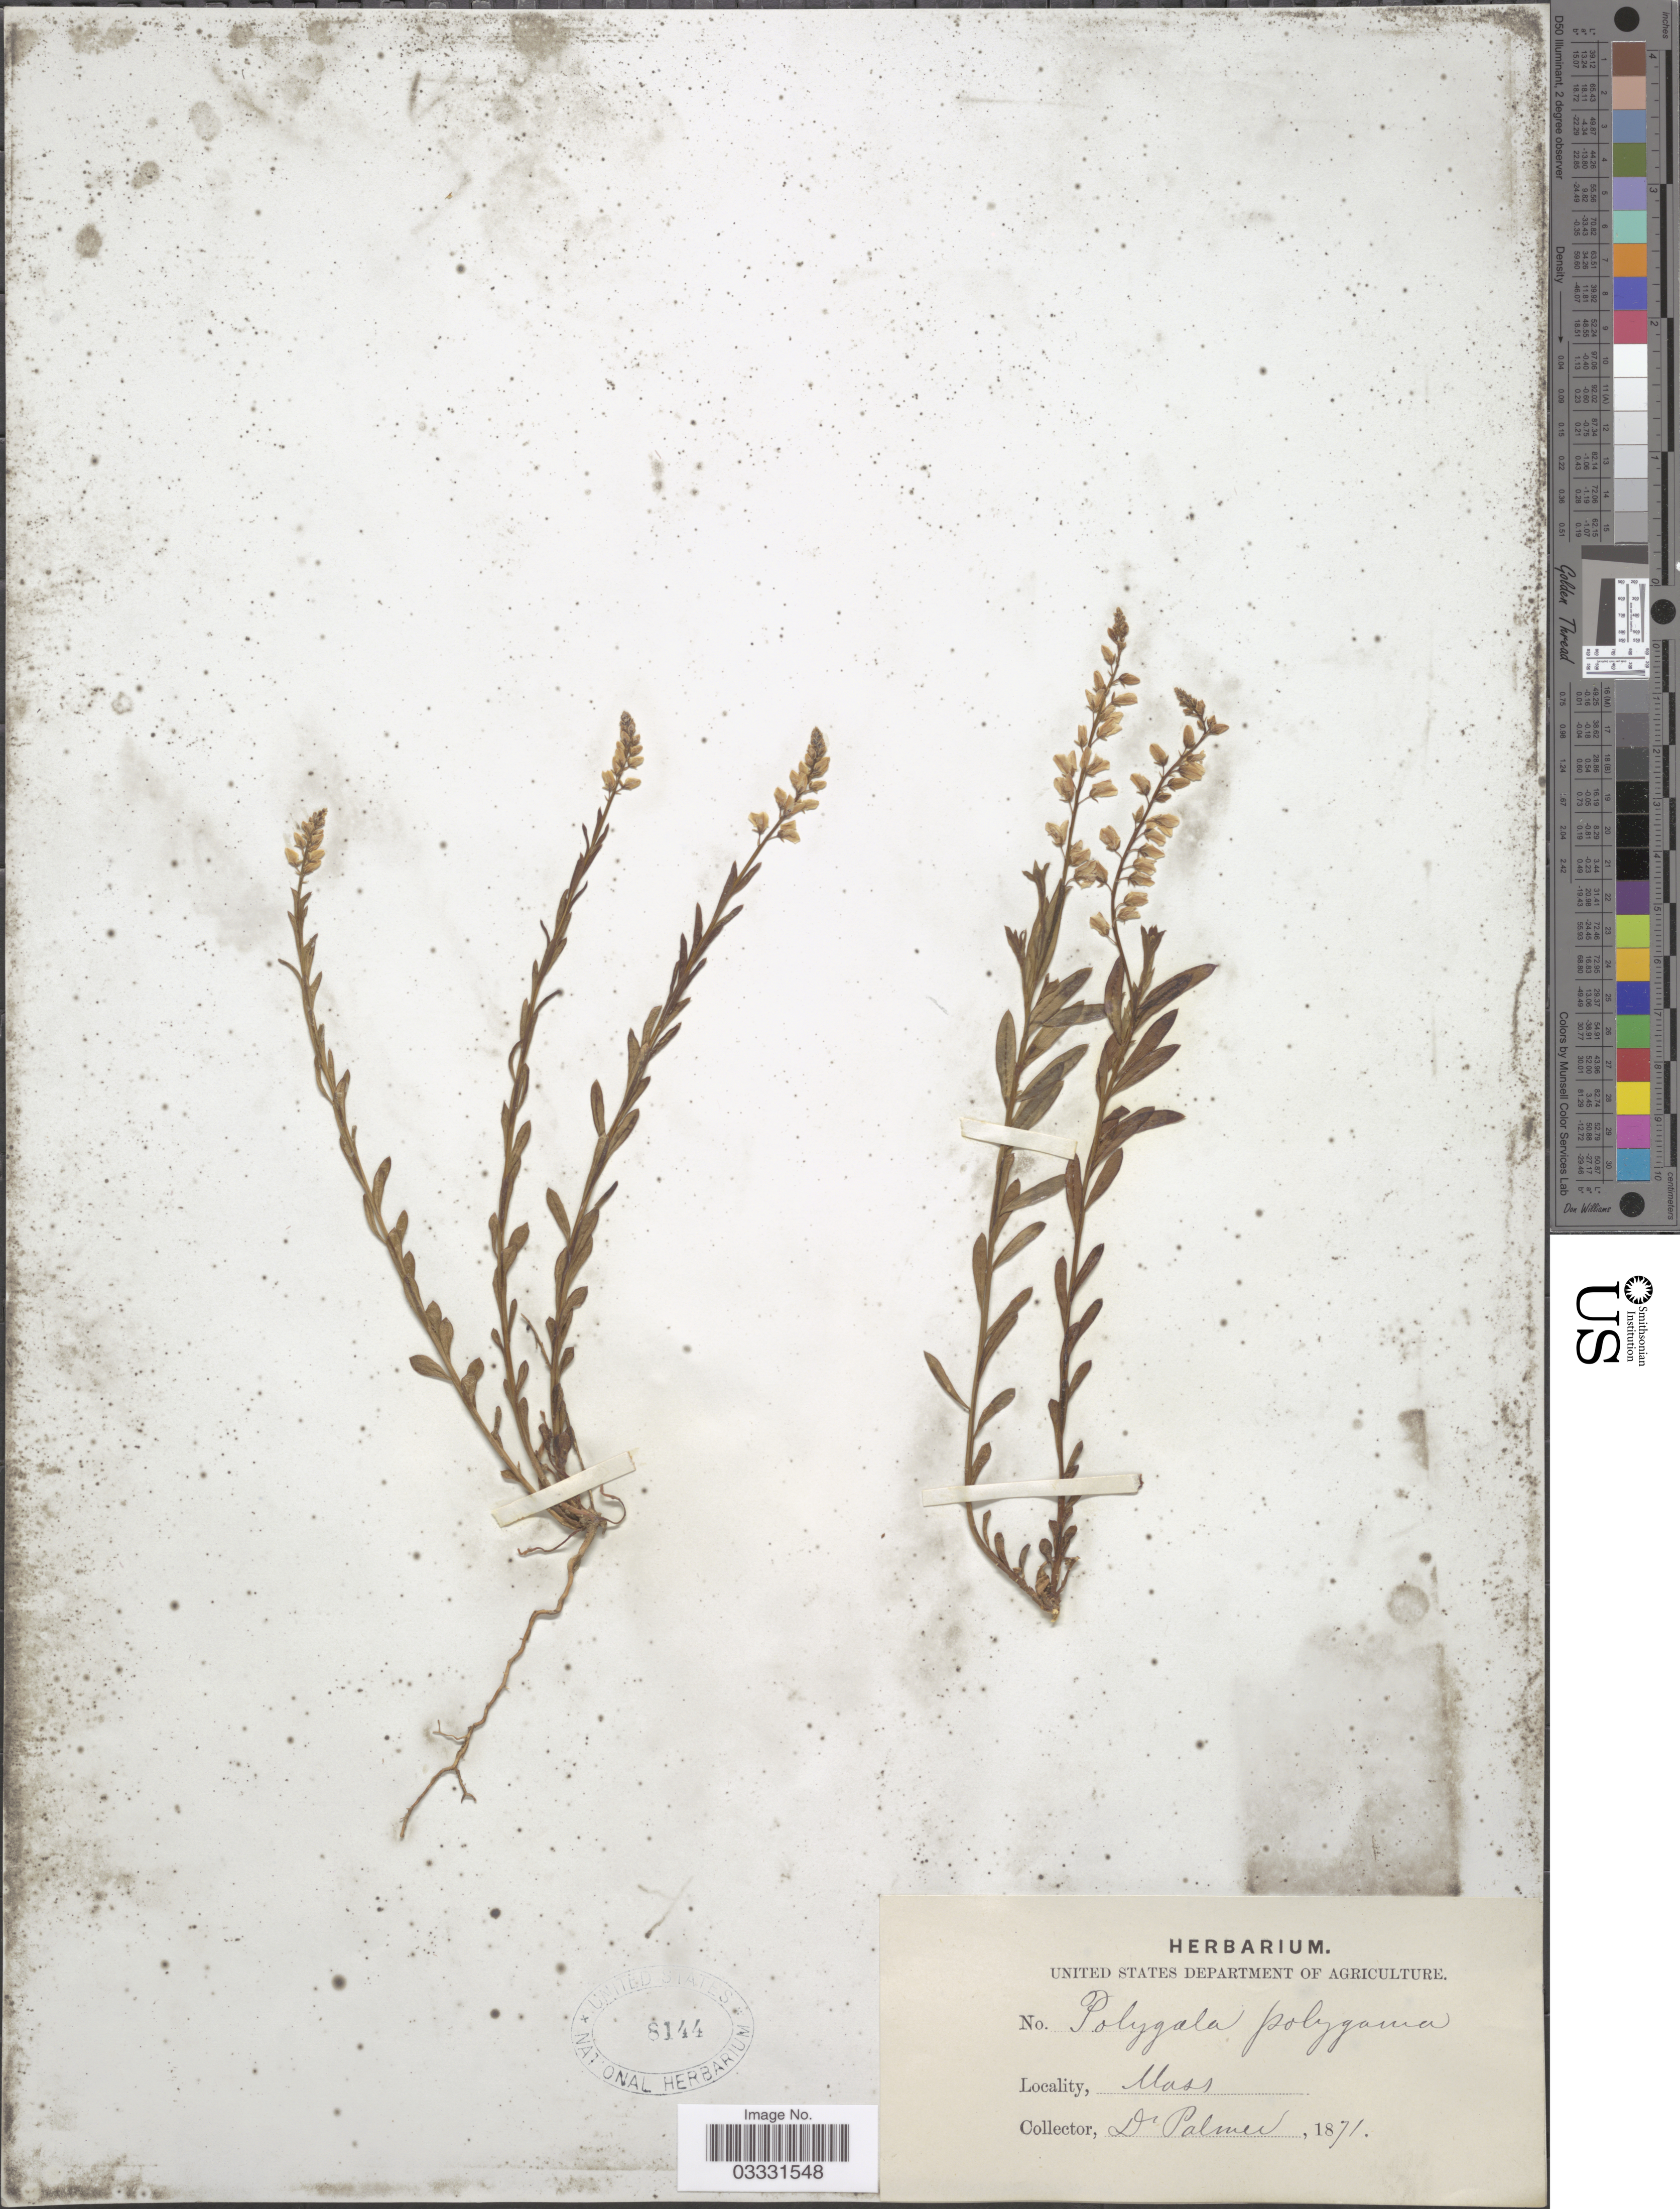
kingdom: Plantae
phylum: Tracheophyta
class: Magnoliopsida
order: Fabales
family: Polygalaceae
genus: Polygala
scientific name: Polygala polygama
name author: Walter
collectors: Palmer, --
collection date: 1871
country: United States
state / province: Massachusetts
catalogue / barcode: US 8144